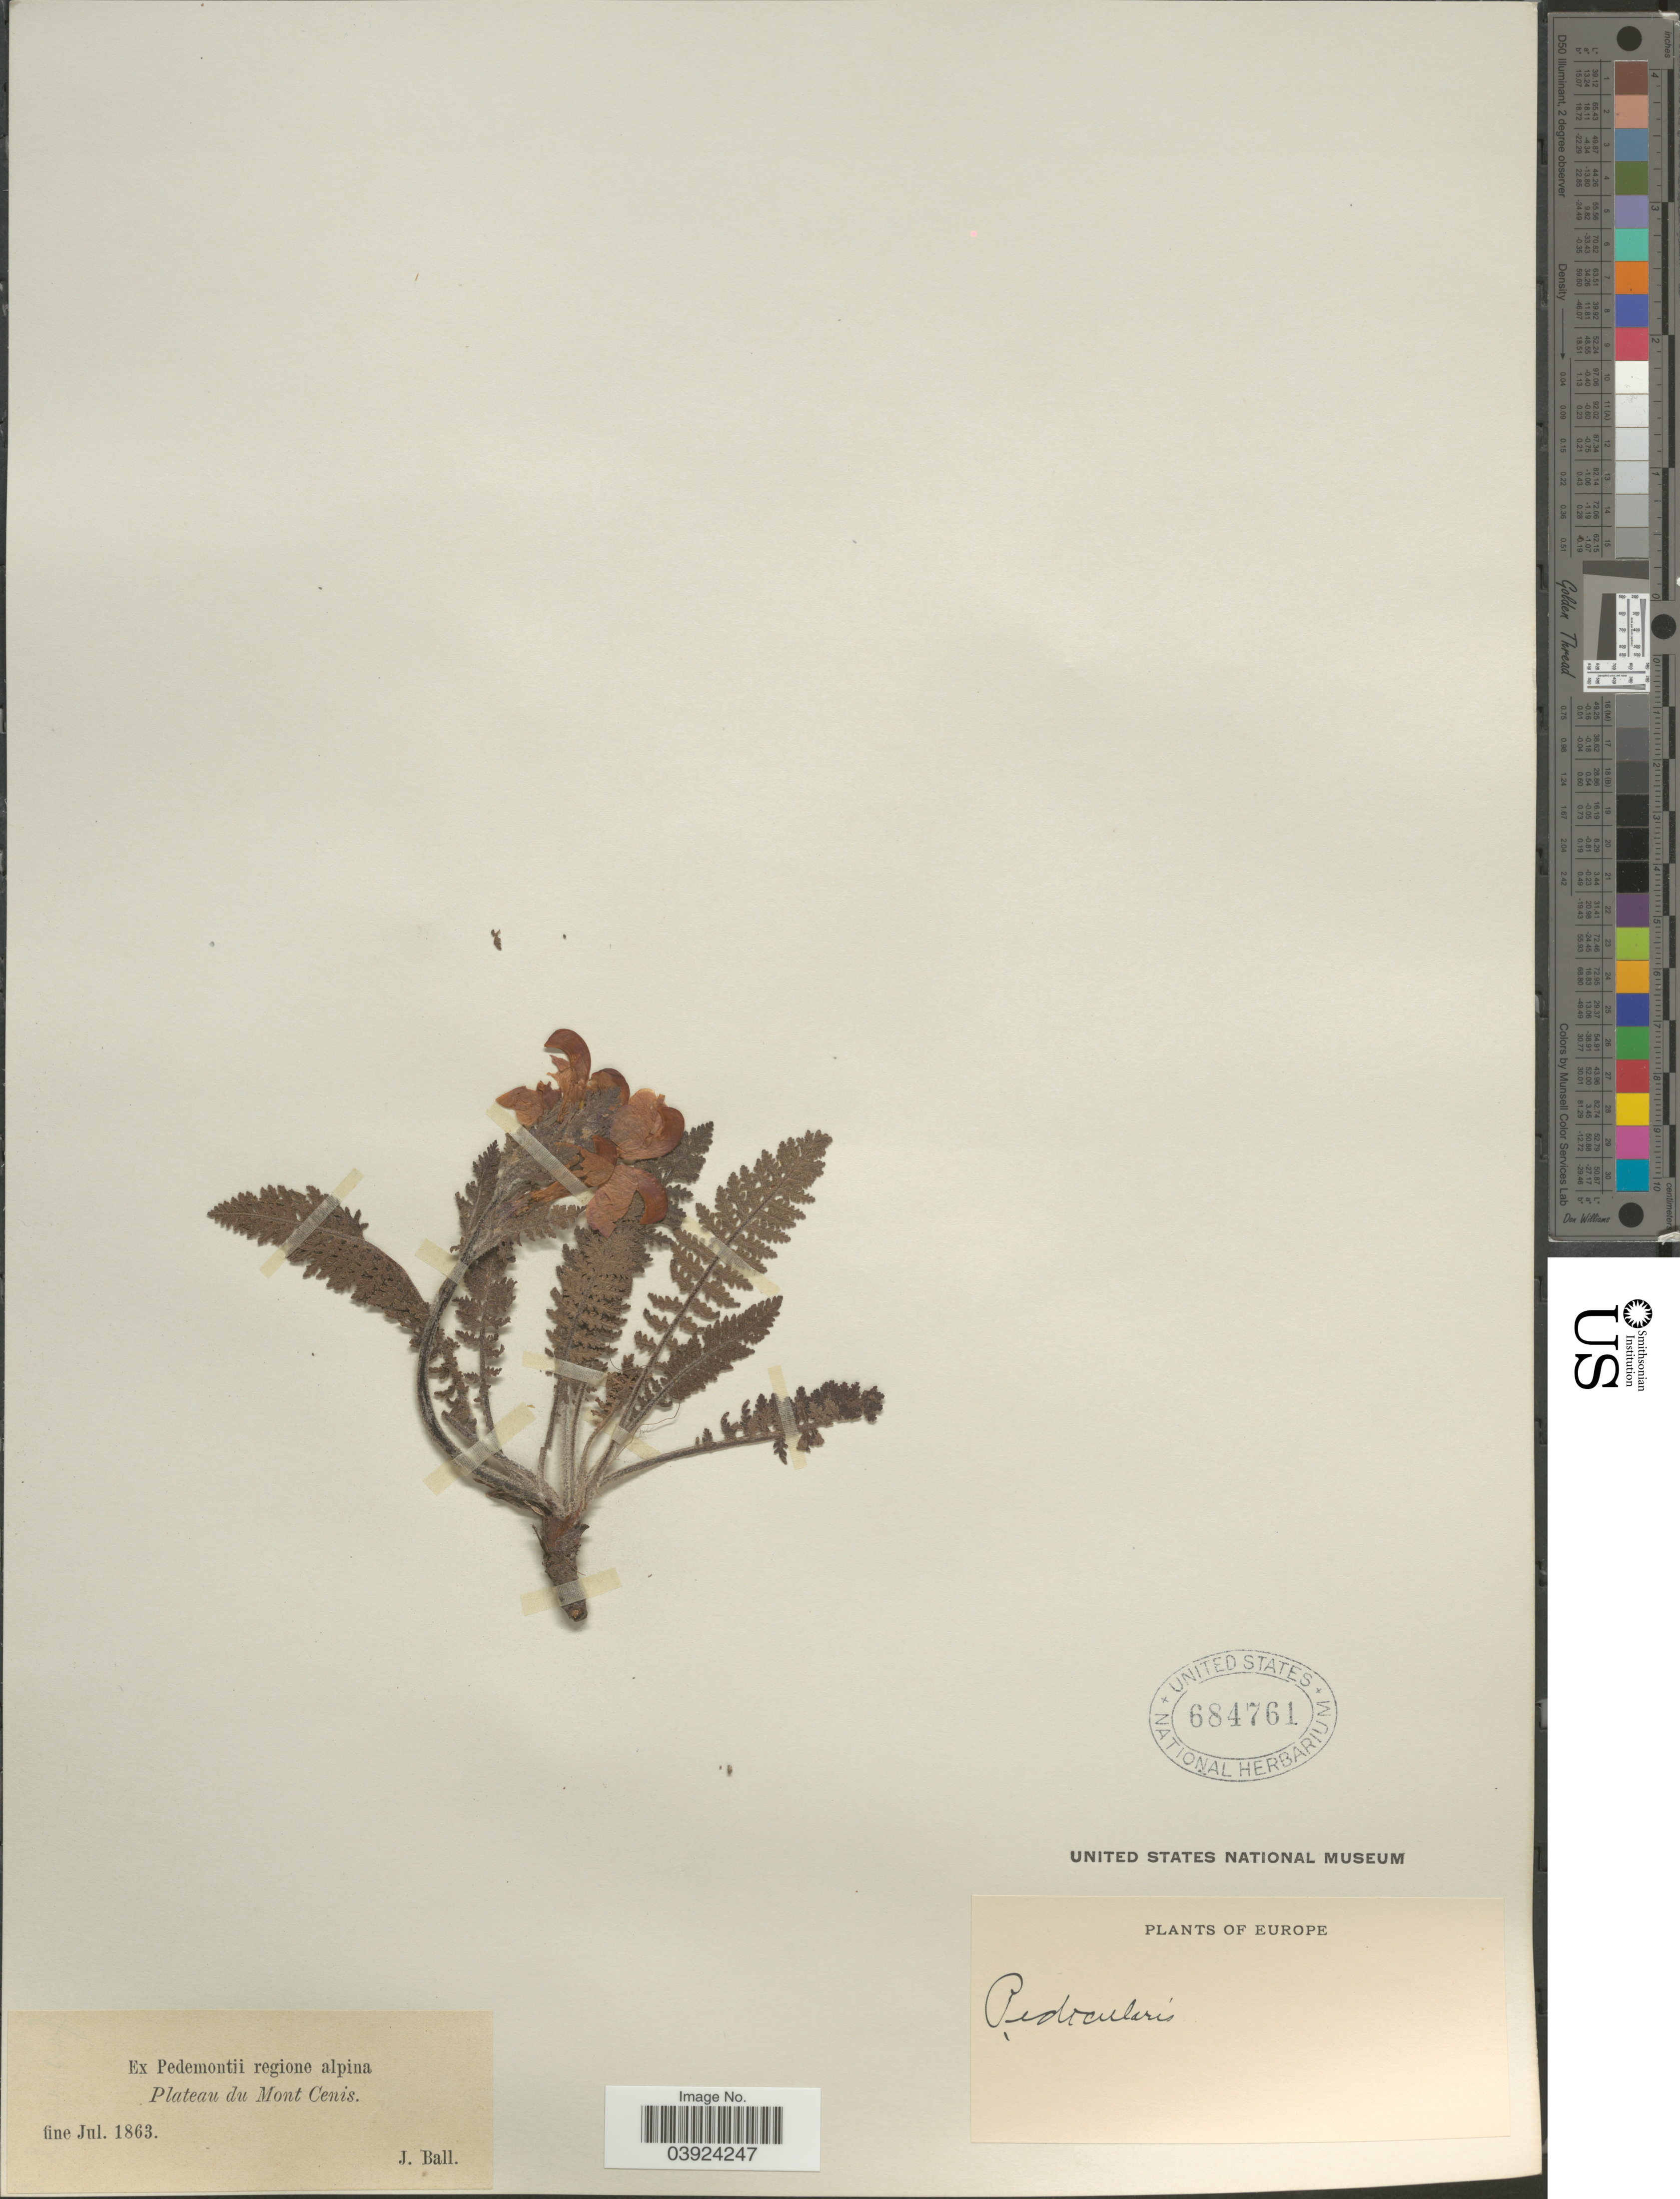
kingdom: Plantae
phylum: Tracheophyta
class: Magnoliopsida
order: Lamiales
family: Orobanchaceae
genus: Pedicularis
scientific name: Pedicularis sp.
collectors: J. Ball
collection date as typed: fine Jul. 1863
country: Italy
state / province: Piedmont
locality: Ex Pedemontii regione alpina Plateau du Mont Cenis.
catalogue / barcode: US 684761